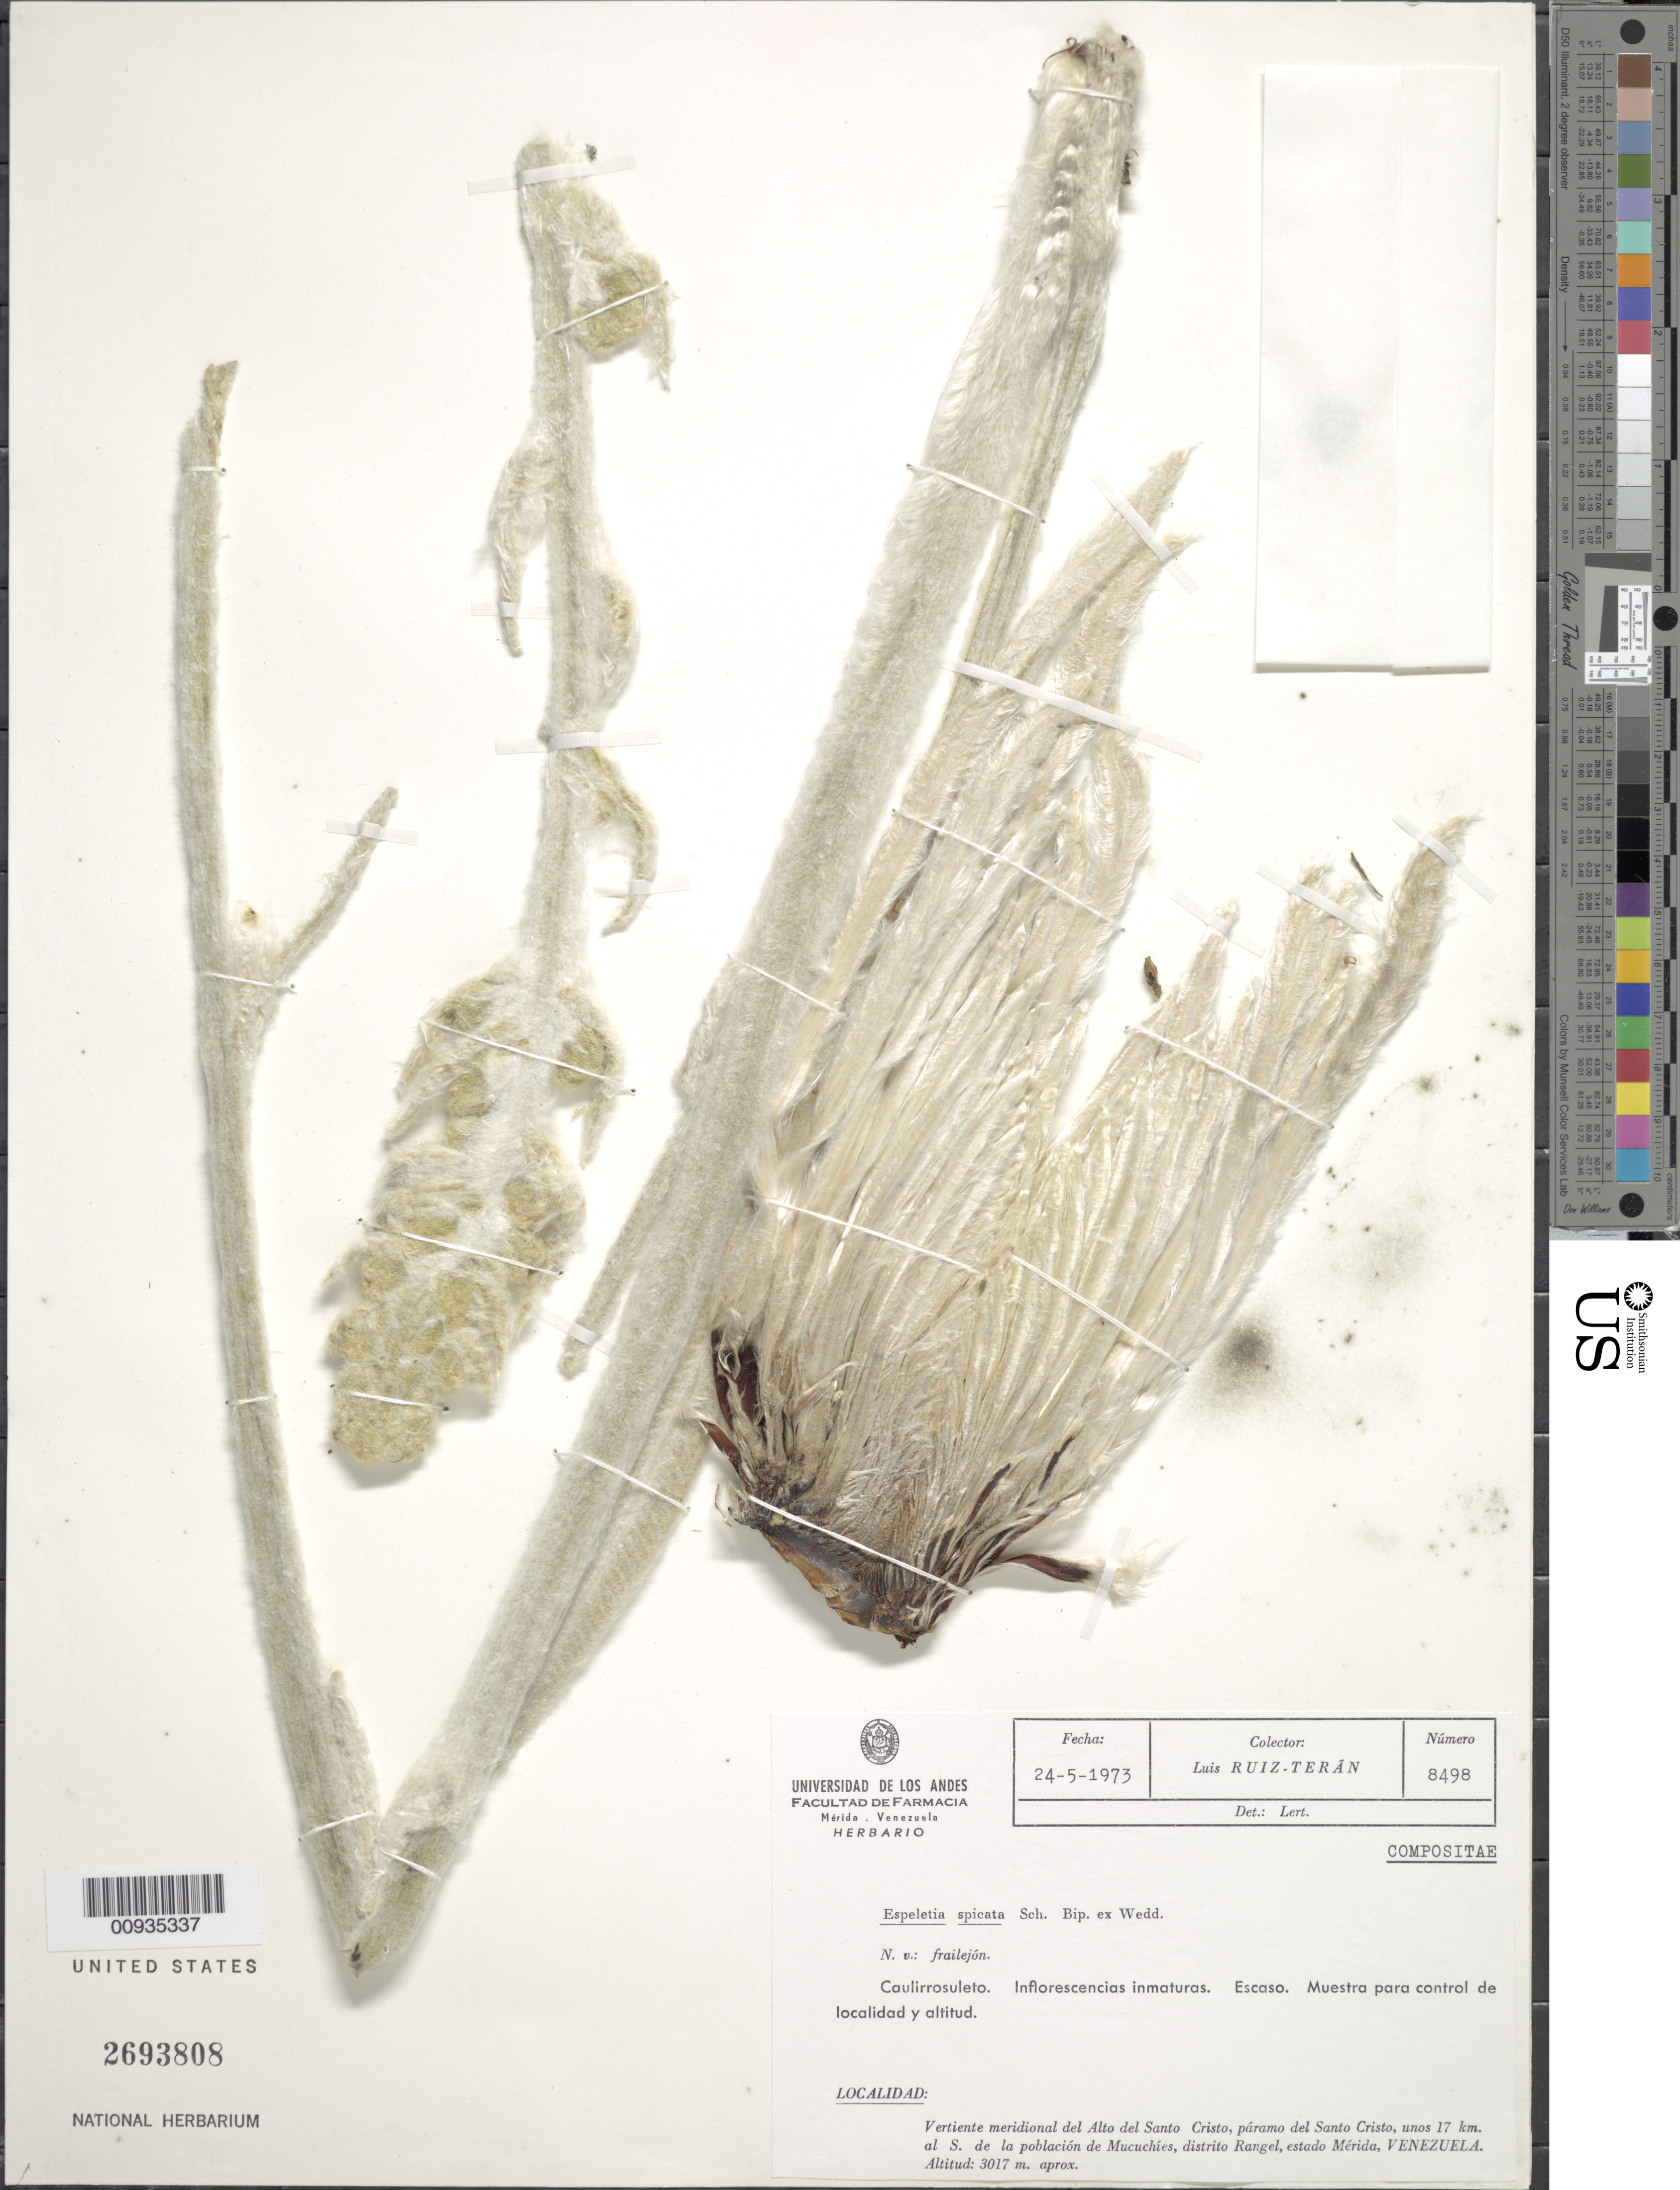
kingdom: Plantae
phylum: Tracheophyta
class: Magnoliopsida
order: Asterales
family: Asteraceae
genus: Coespeletia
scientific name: Coespeletia spicata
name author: (Sch. Bip. ex Wedd.) Cuatrec.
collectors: L. E. Ruíz-Terán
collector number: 8498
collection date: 1973-05-24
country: Venezuela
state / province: Mérida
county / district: Rangel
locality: Páramo del Santo Cristo. Vertiente meridional del Alto del Santo Cristo, unos 17 km al S. de la población de Mucuchíes.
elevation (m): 3017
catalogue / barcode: US 2693808